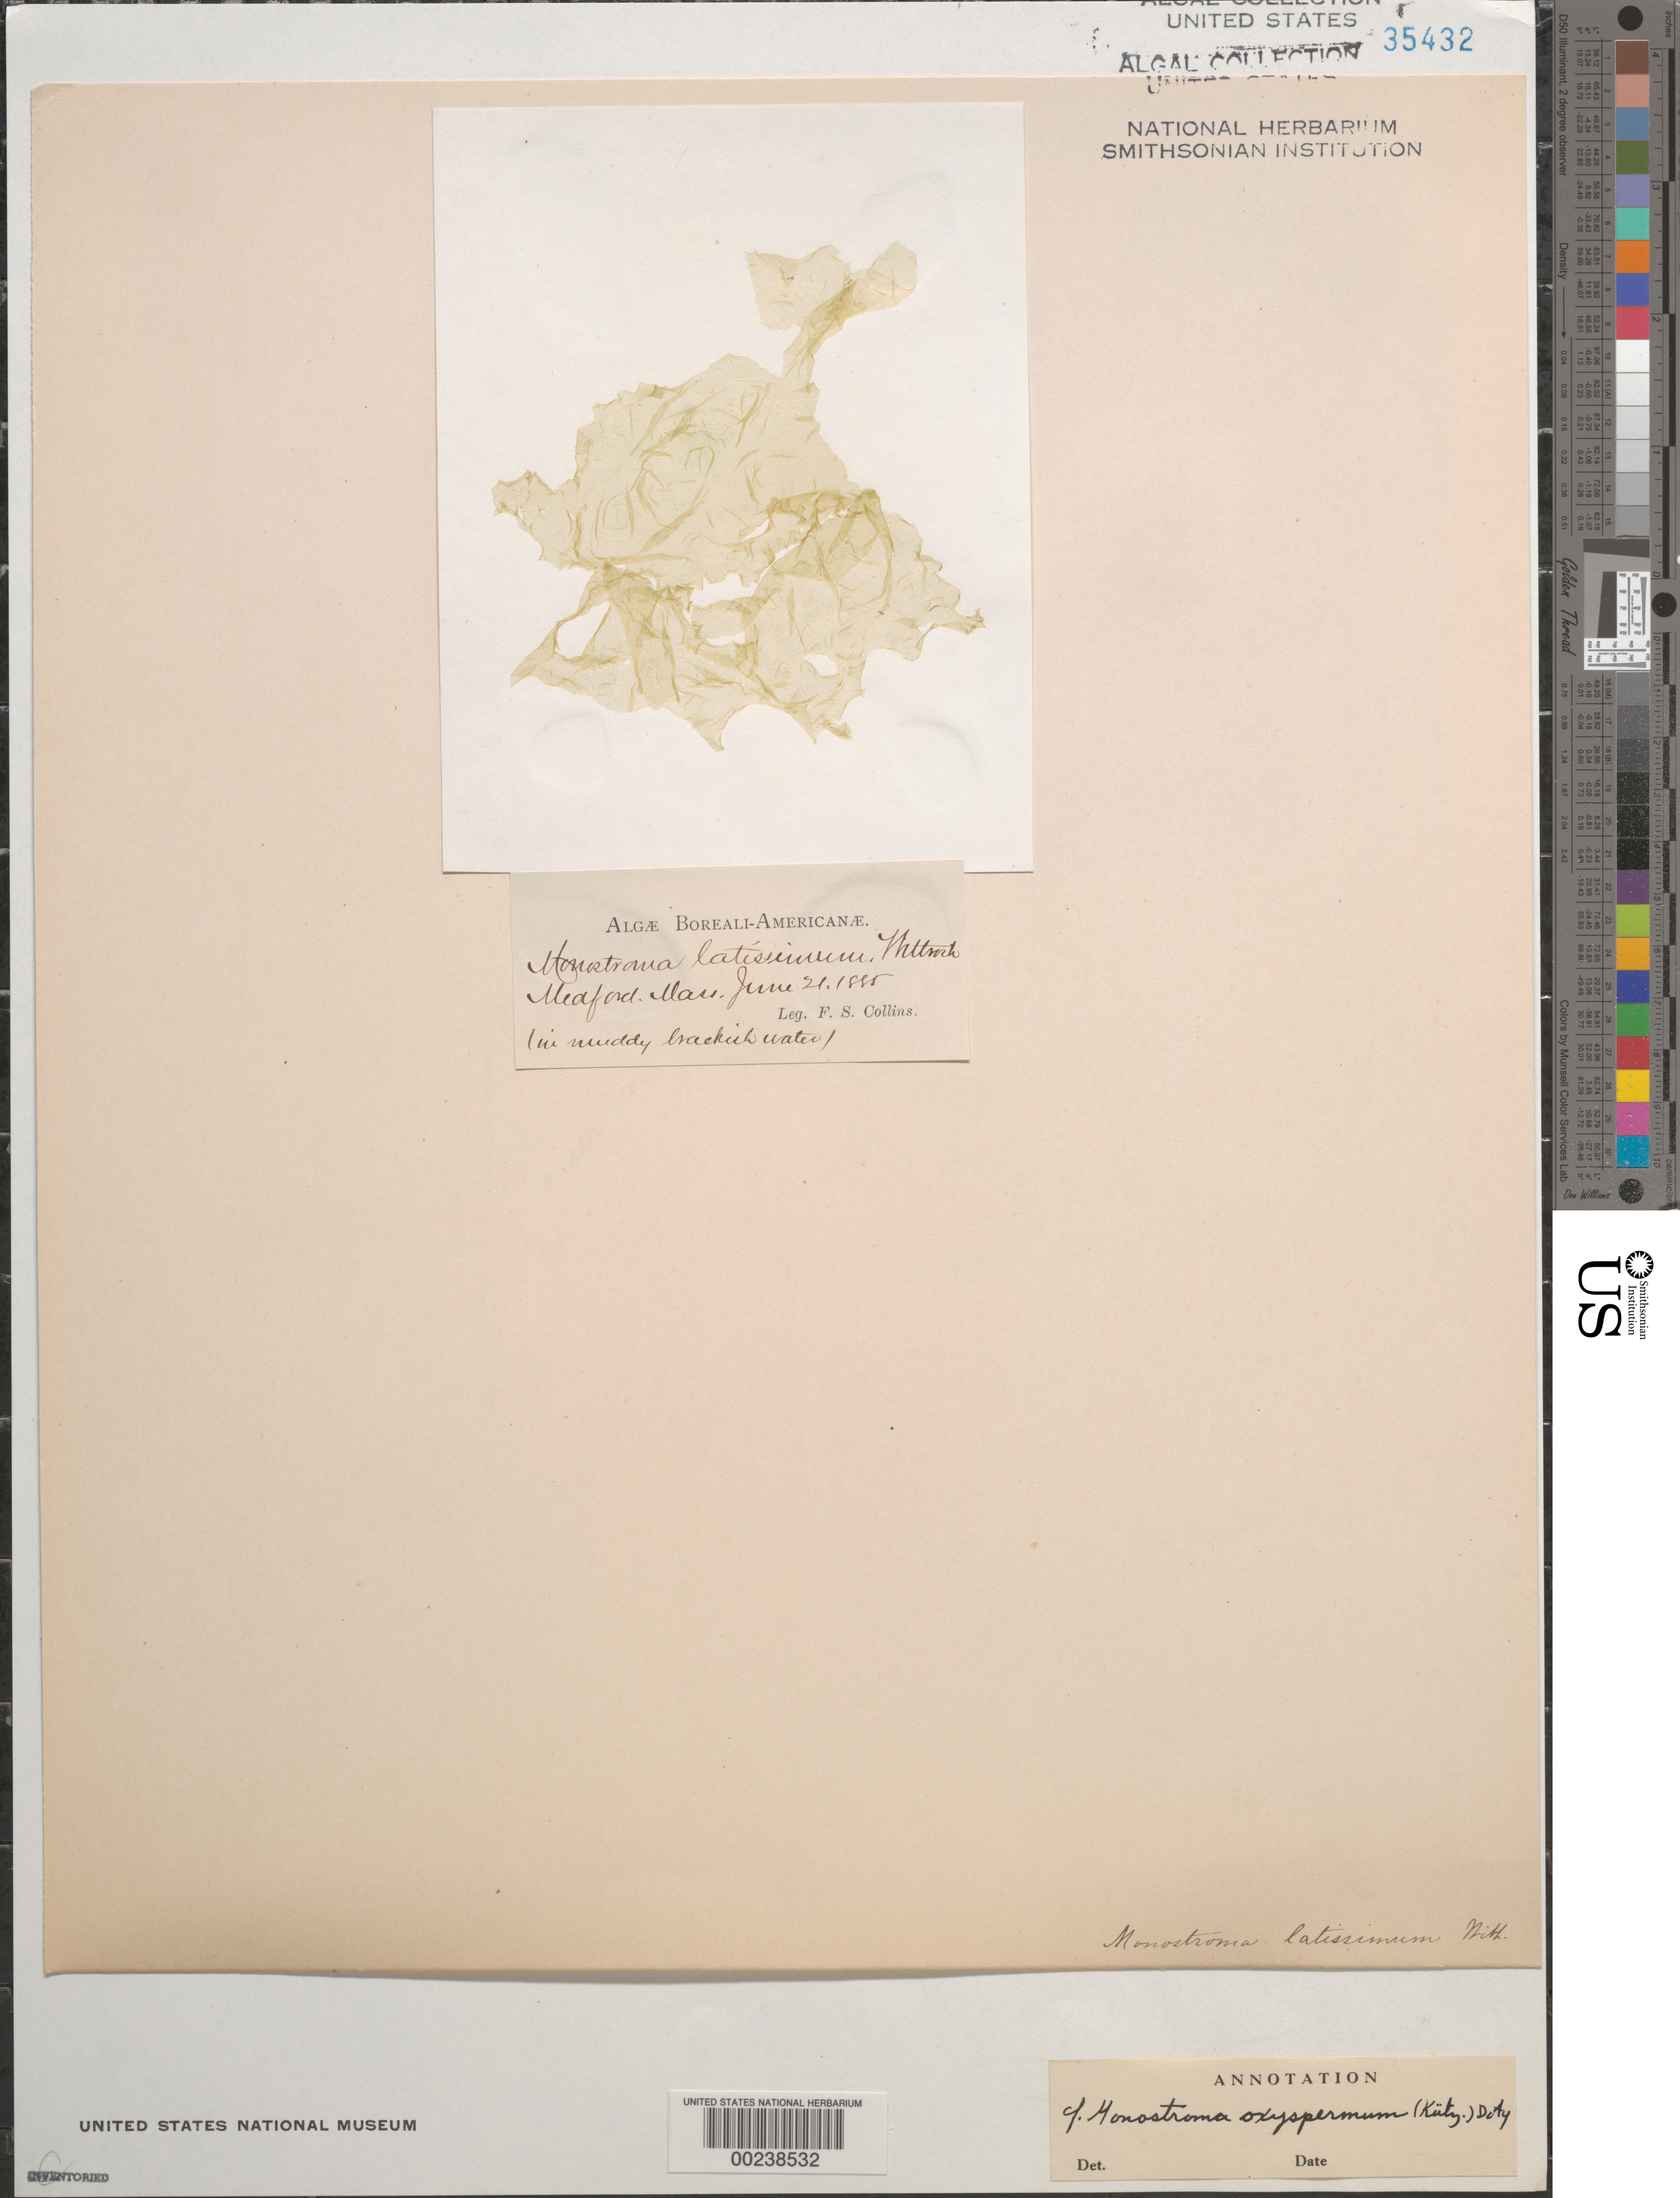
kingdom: Plantae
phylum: Chlorophyta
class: Ulvophyceae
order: Ulvales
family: Gayraliaceae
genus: Gayralia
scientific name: Gayralia oxysperma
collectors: F. Collins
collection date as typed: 21 Jun 1885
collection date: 1885-06-21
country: United States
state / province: Massachusetts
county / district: Middlesex County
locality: Medford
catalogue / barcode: US 35432